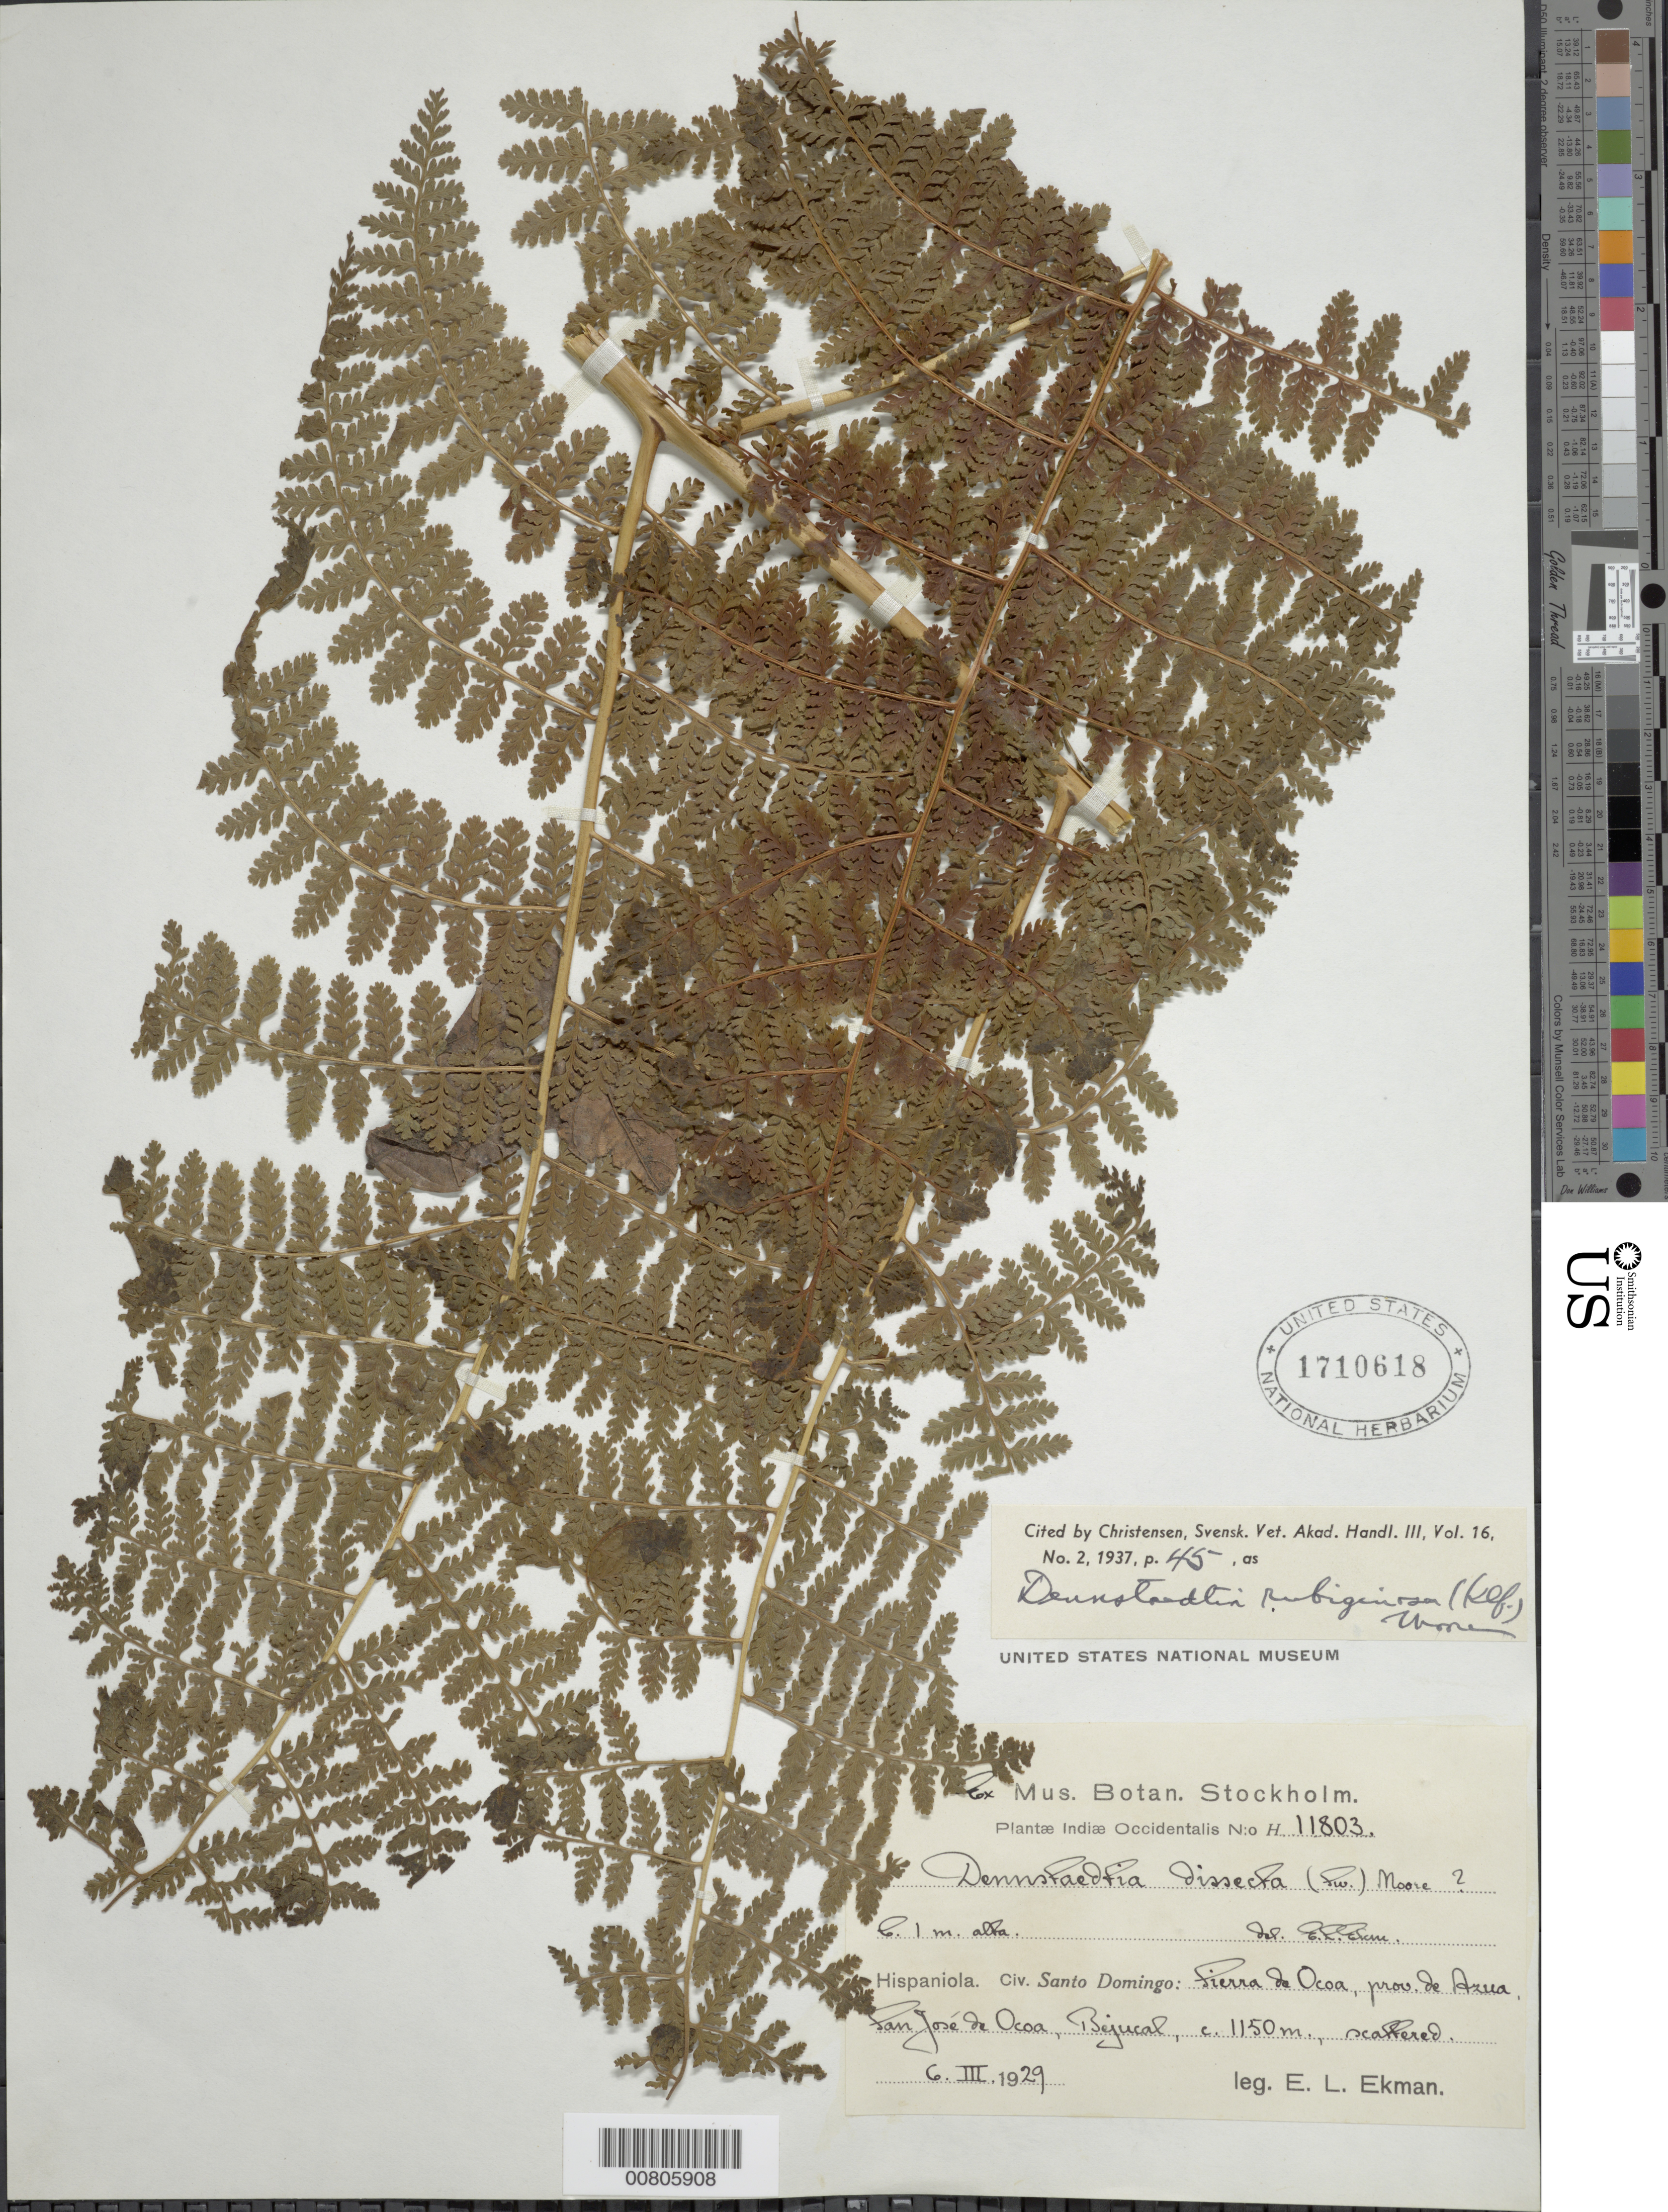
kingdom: Plantae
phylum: Tracheophyta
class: Polypodiopsida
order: Polypodiales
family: Dennstaedtiaceae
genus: Dennstaedtia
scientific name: Dennstaedtia cicutaria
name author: (Sw.) T. Moore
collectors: E. L. Ekman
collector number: H 11803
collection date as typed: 06 Mar 1929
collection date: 1929-03-06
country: Dominican Republic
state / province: Azua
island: Hispaniola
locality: Sierra de Ocoa, San José de Ocoa, Bejucal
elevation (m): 1150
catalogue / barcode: US 1710618